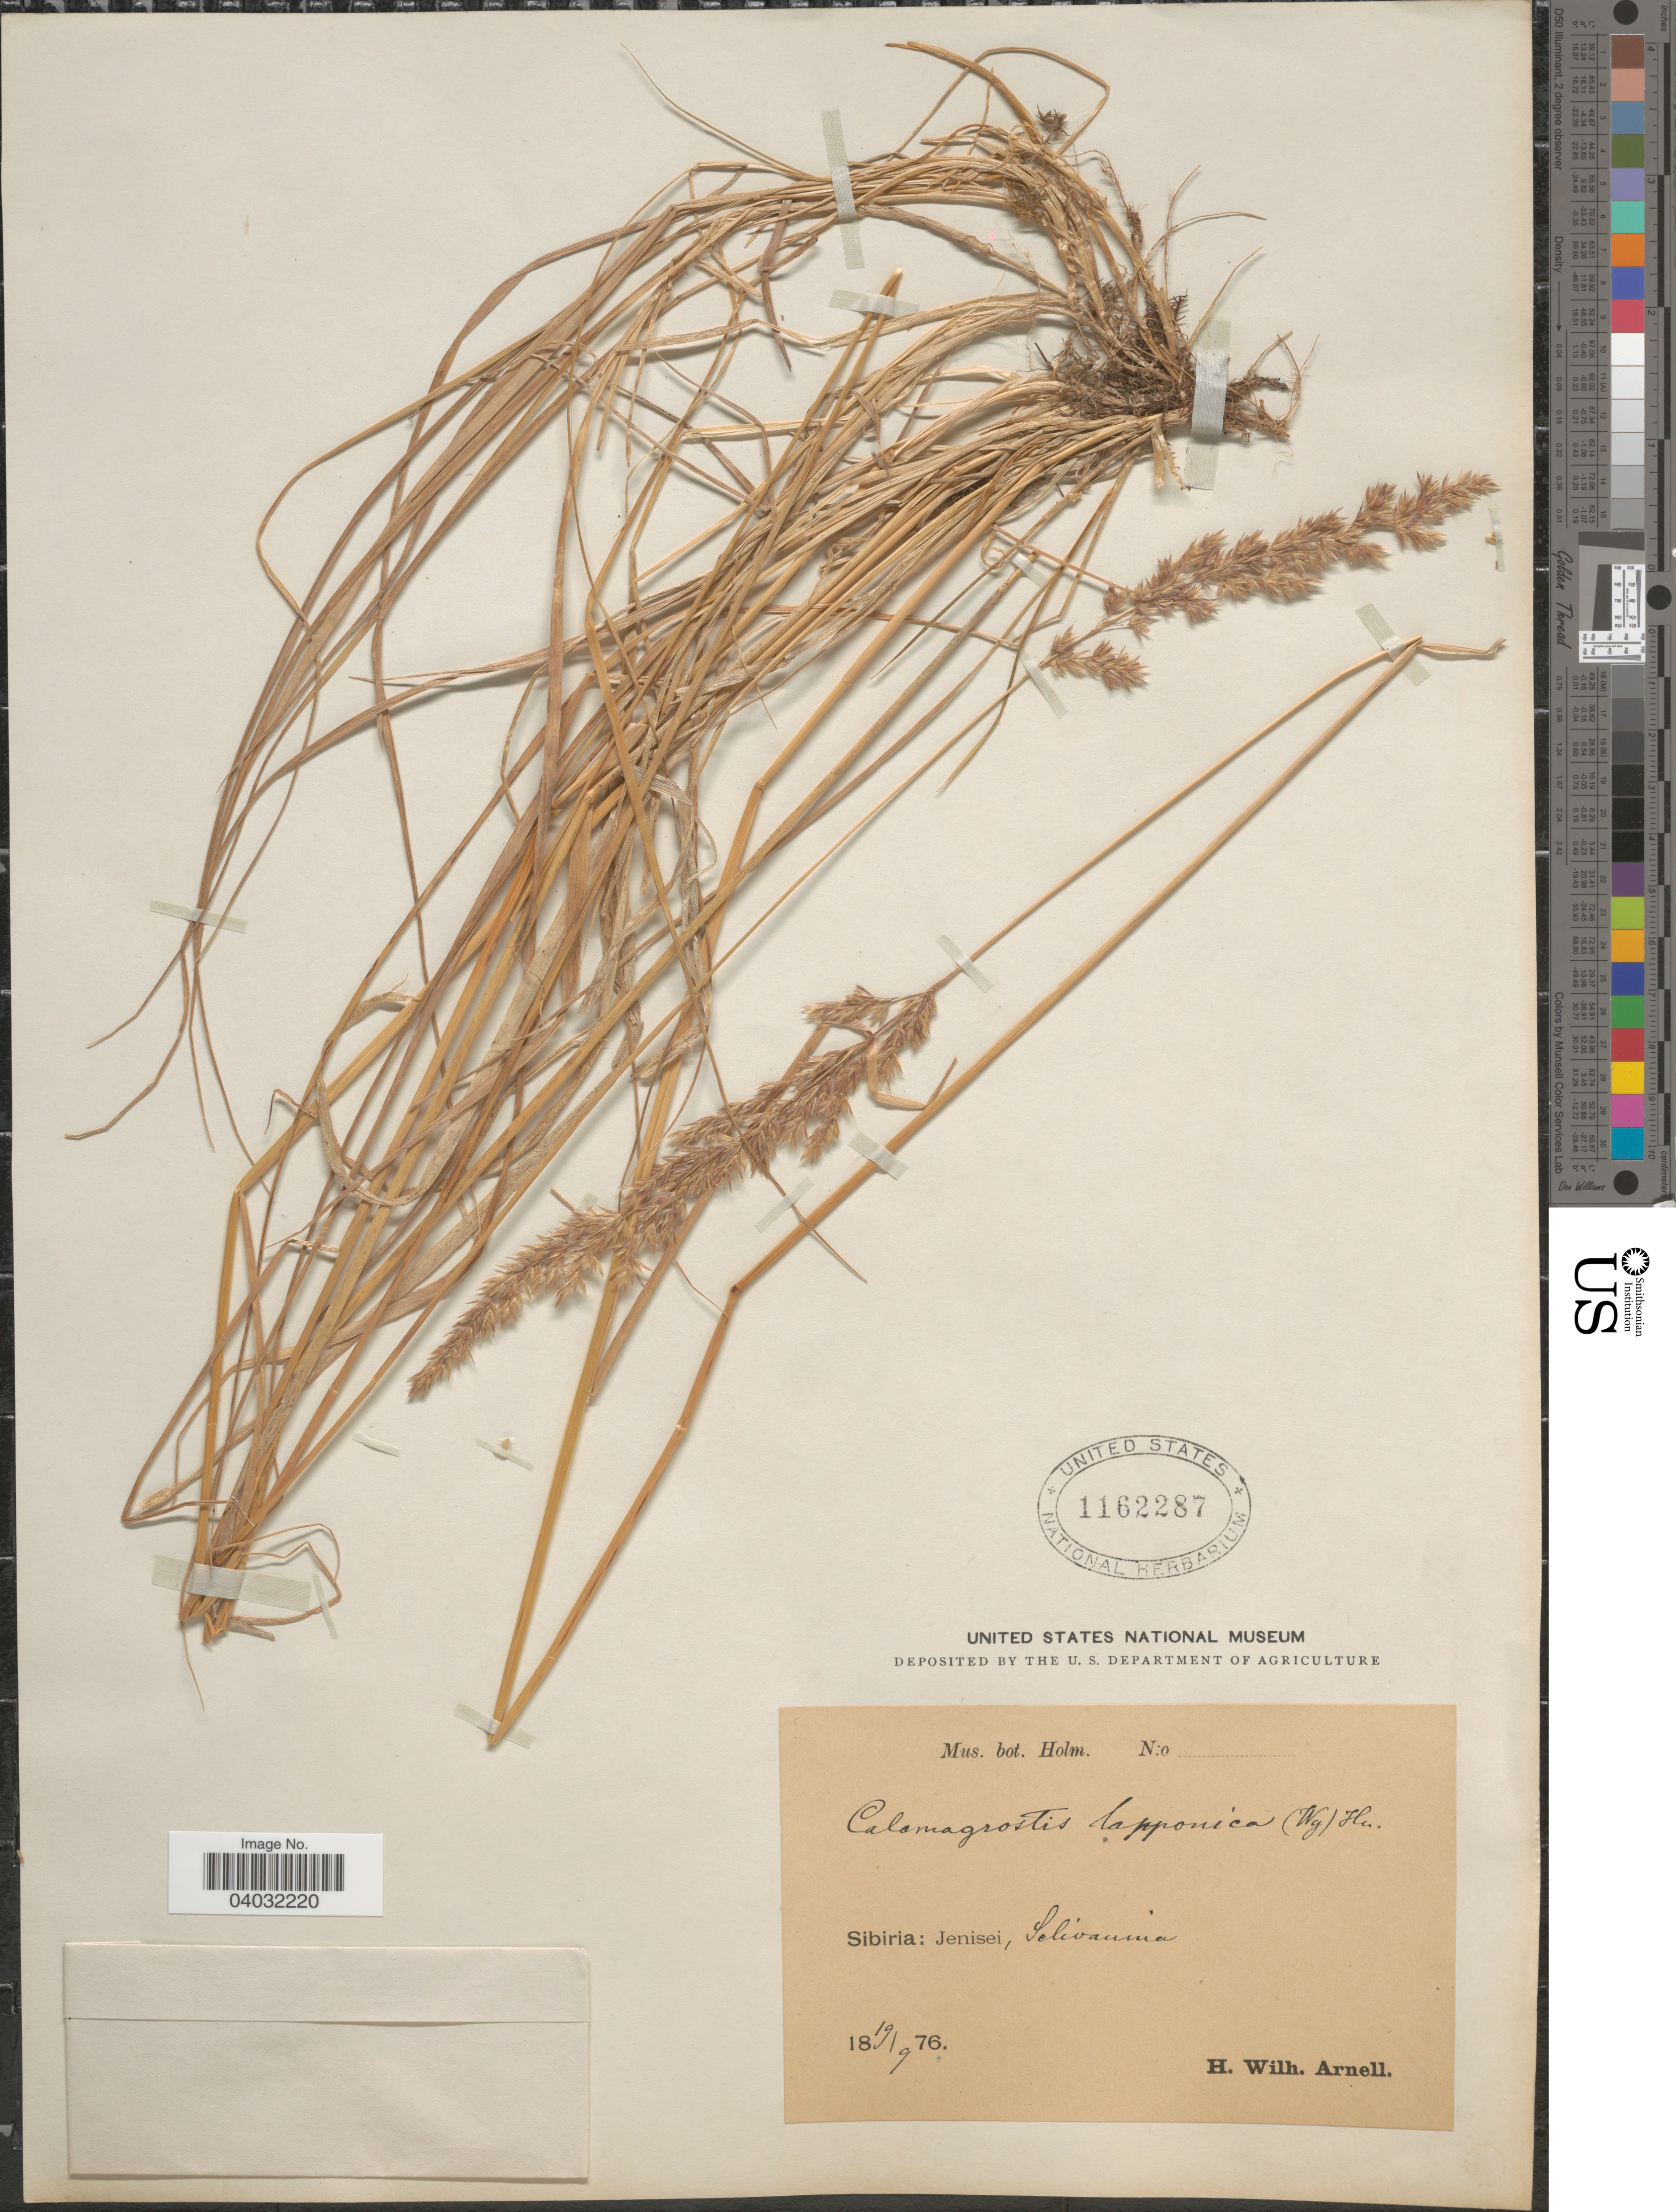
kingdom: Plantae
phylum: Tracheophyta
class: Liliopsida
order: Poales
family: Poaceae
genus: Calamagrostis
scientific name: Calamagrostis lapponica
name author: (Wahlenb.) Hartm.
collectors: H. W. Arnell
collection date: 1876-09-19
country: Russian Federation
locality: Sibiria: Jenisei, Selivanina.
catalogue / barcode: US 1162287